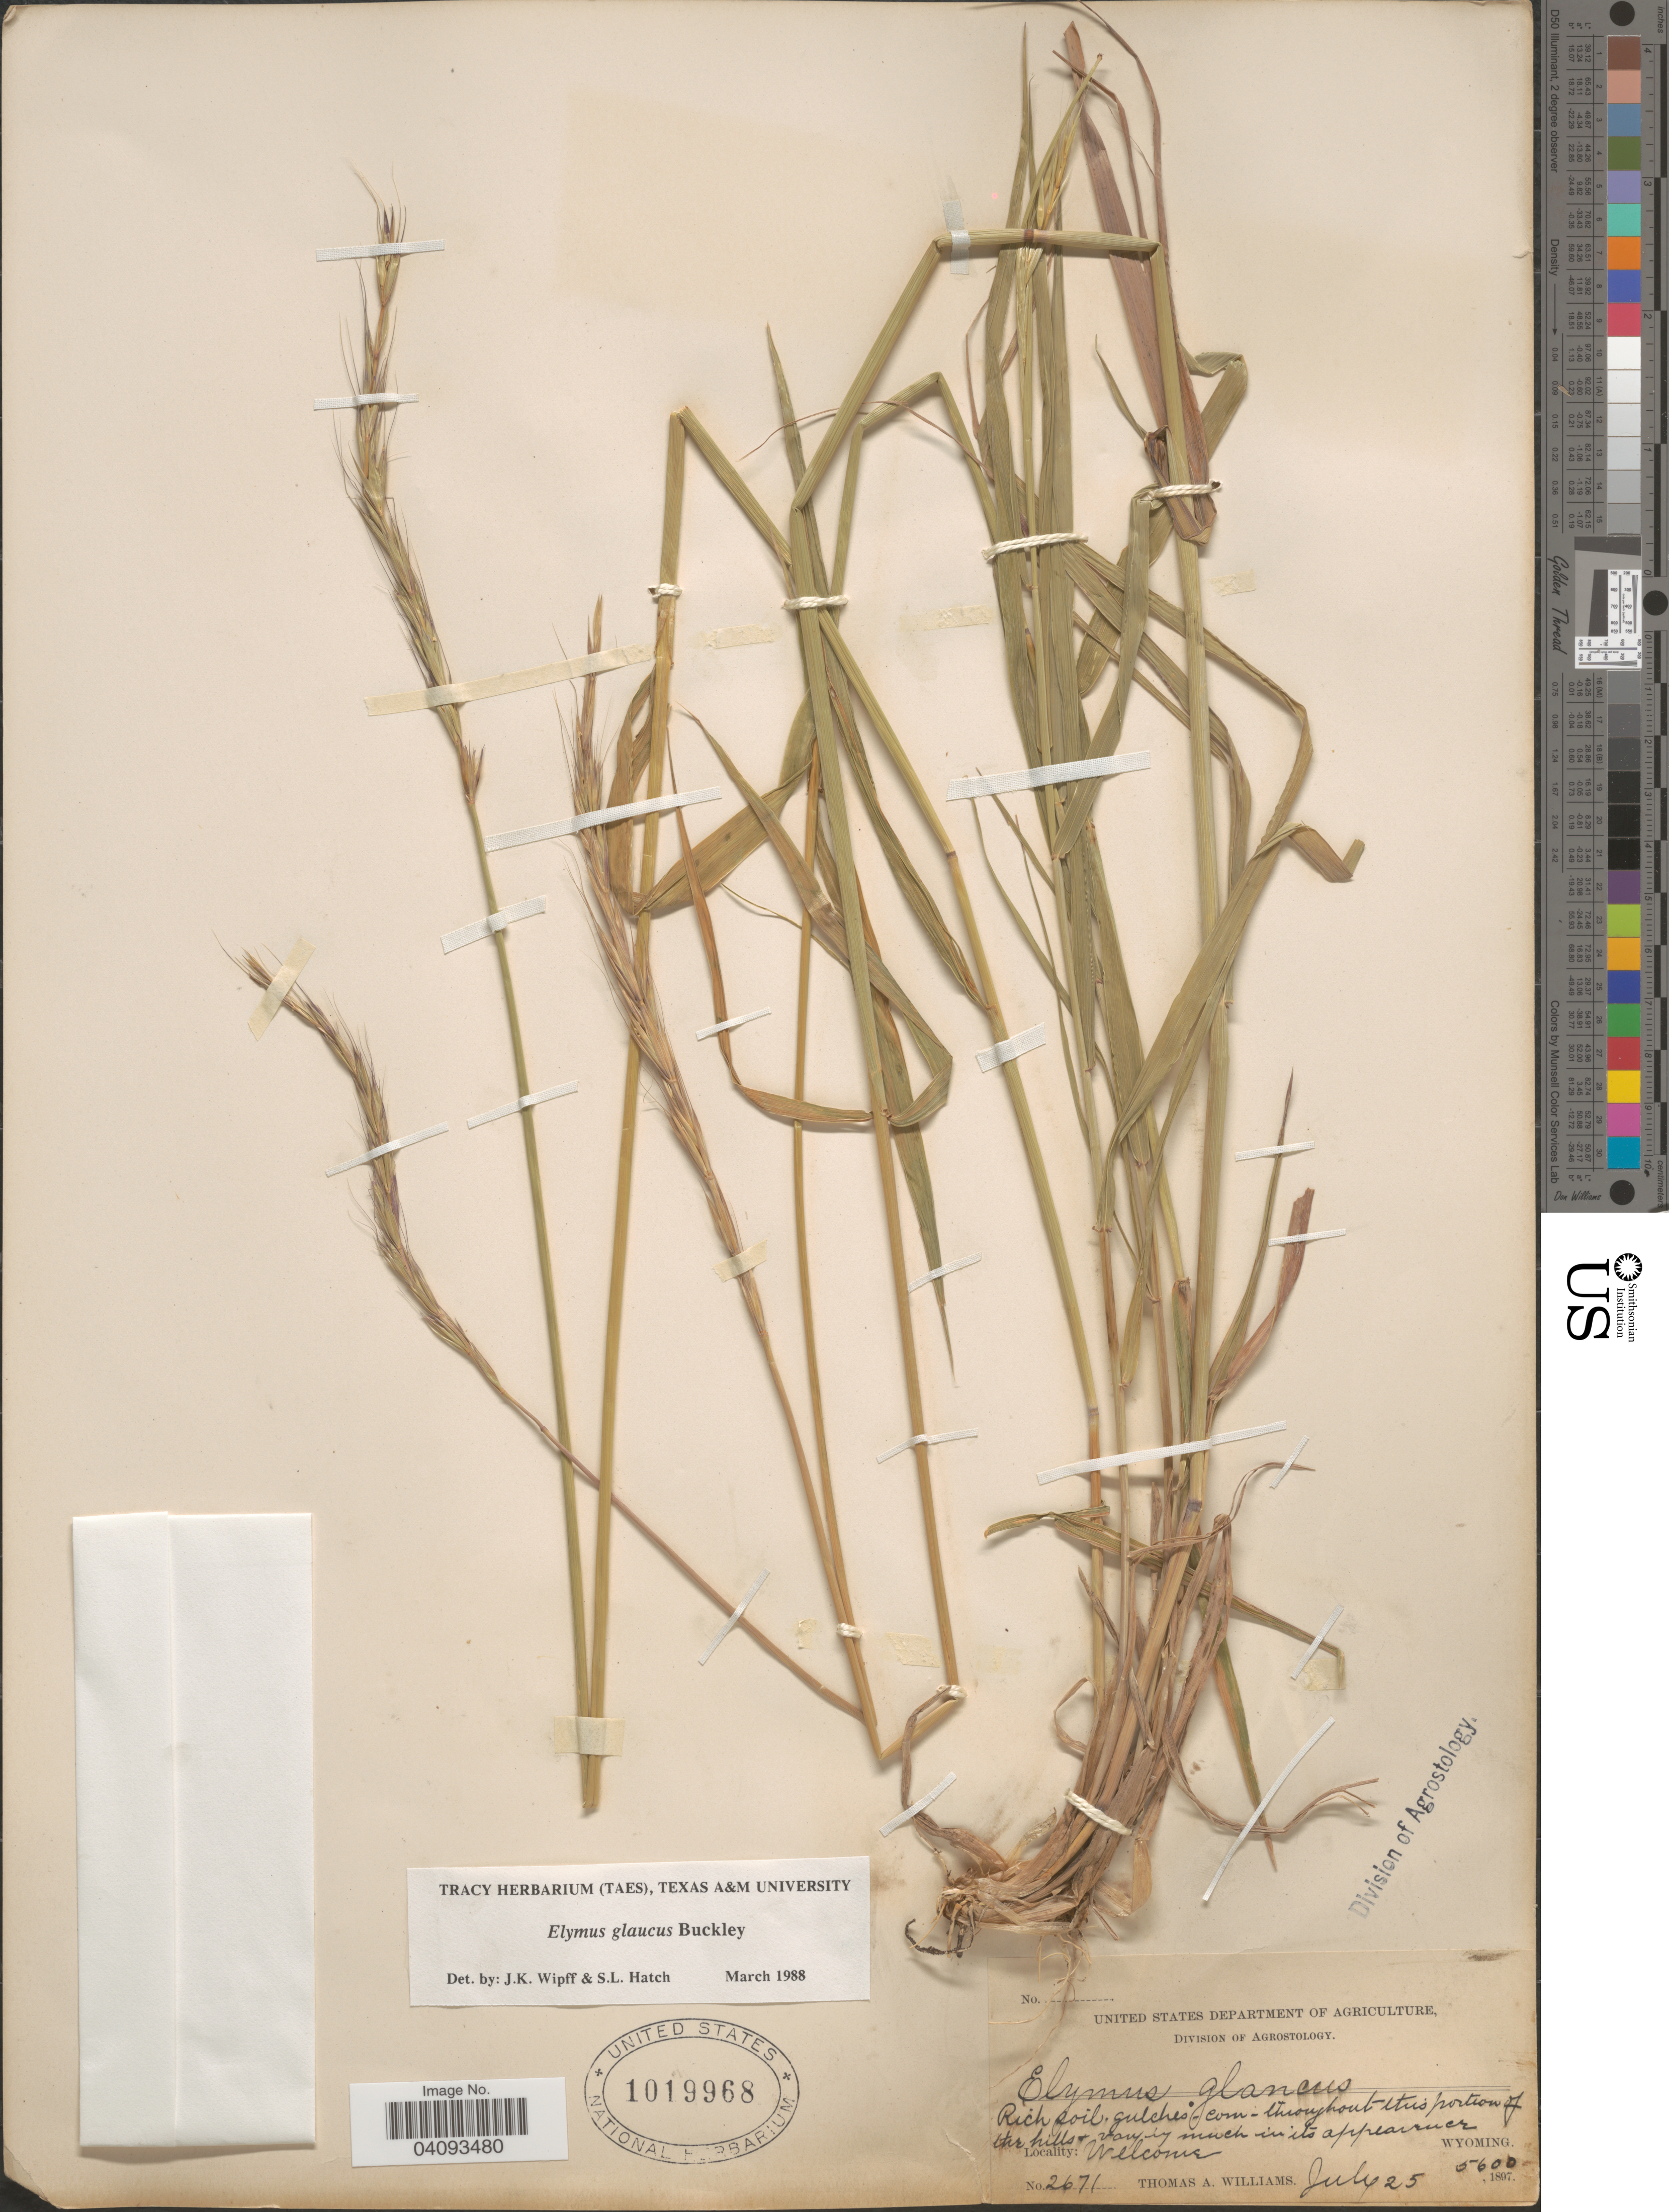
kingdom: Plantae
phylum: Tracheophyta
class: Liliopsida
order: Poales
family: Poaceae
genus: Elymus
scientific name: Elymus glaucus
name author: Buckley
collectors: T. A. Williams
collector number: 2671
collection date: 1897-07-25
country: United States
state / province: Wyoming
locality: Welcome.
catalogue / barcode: US 1019968